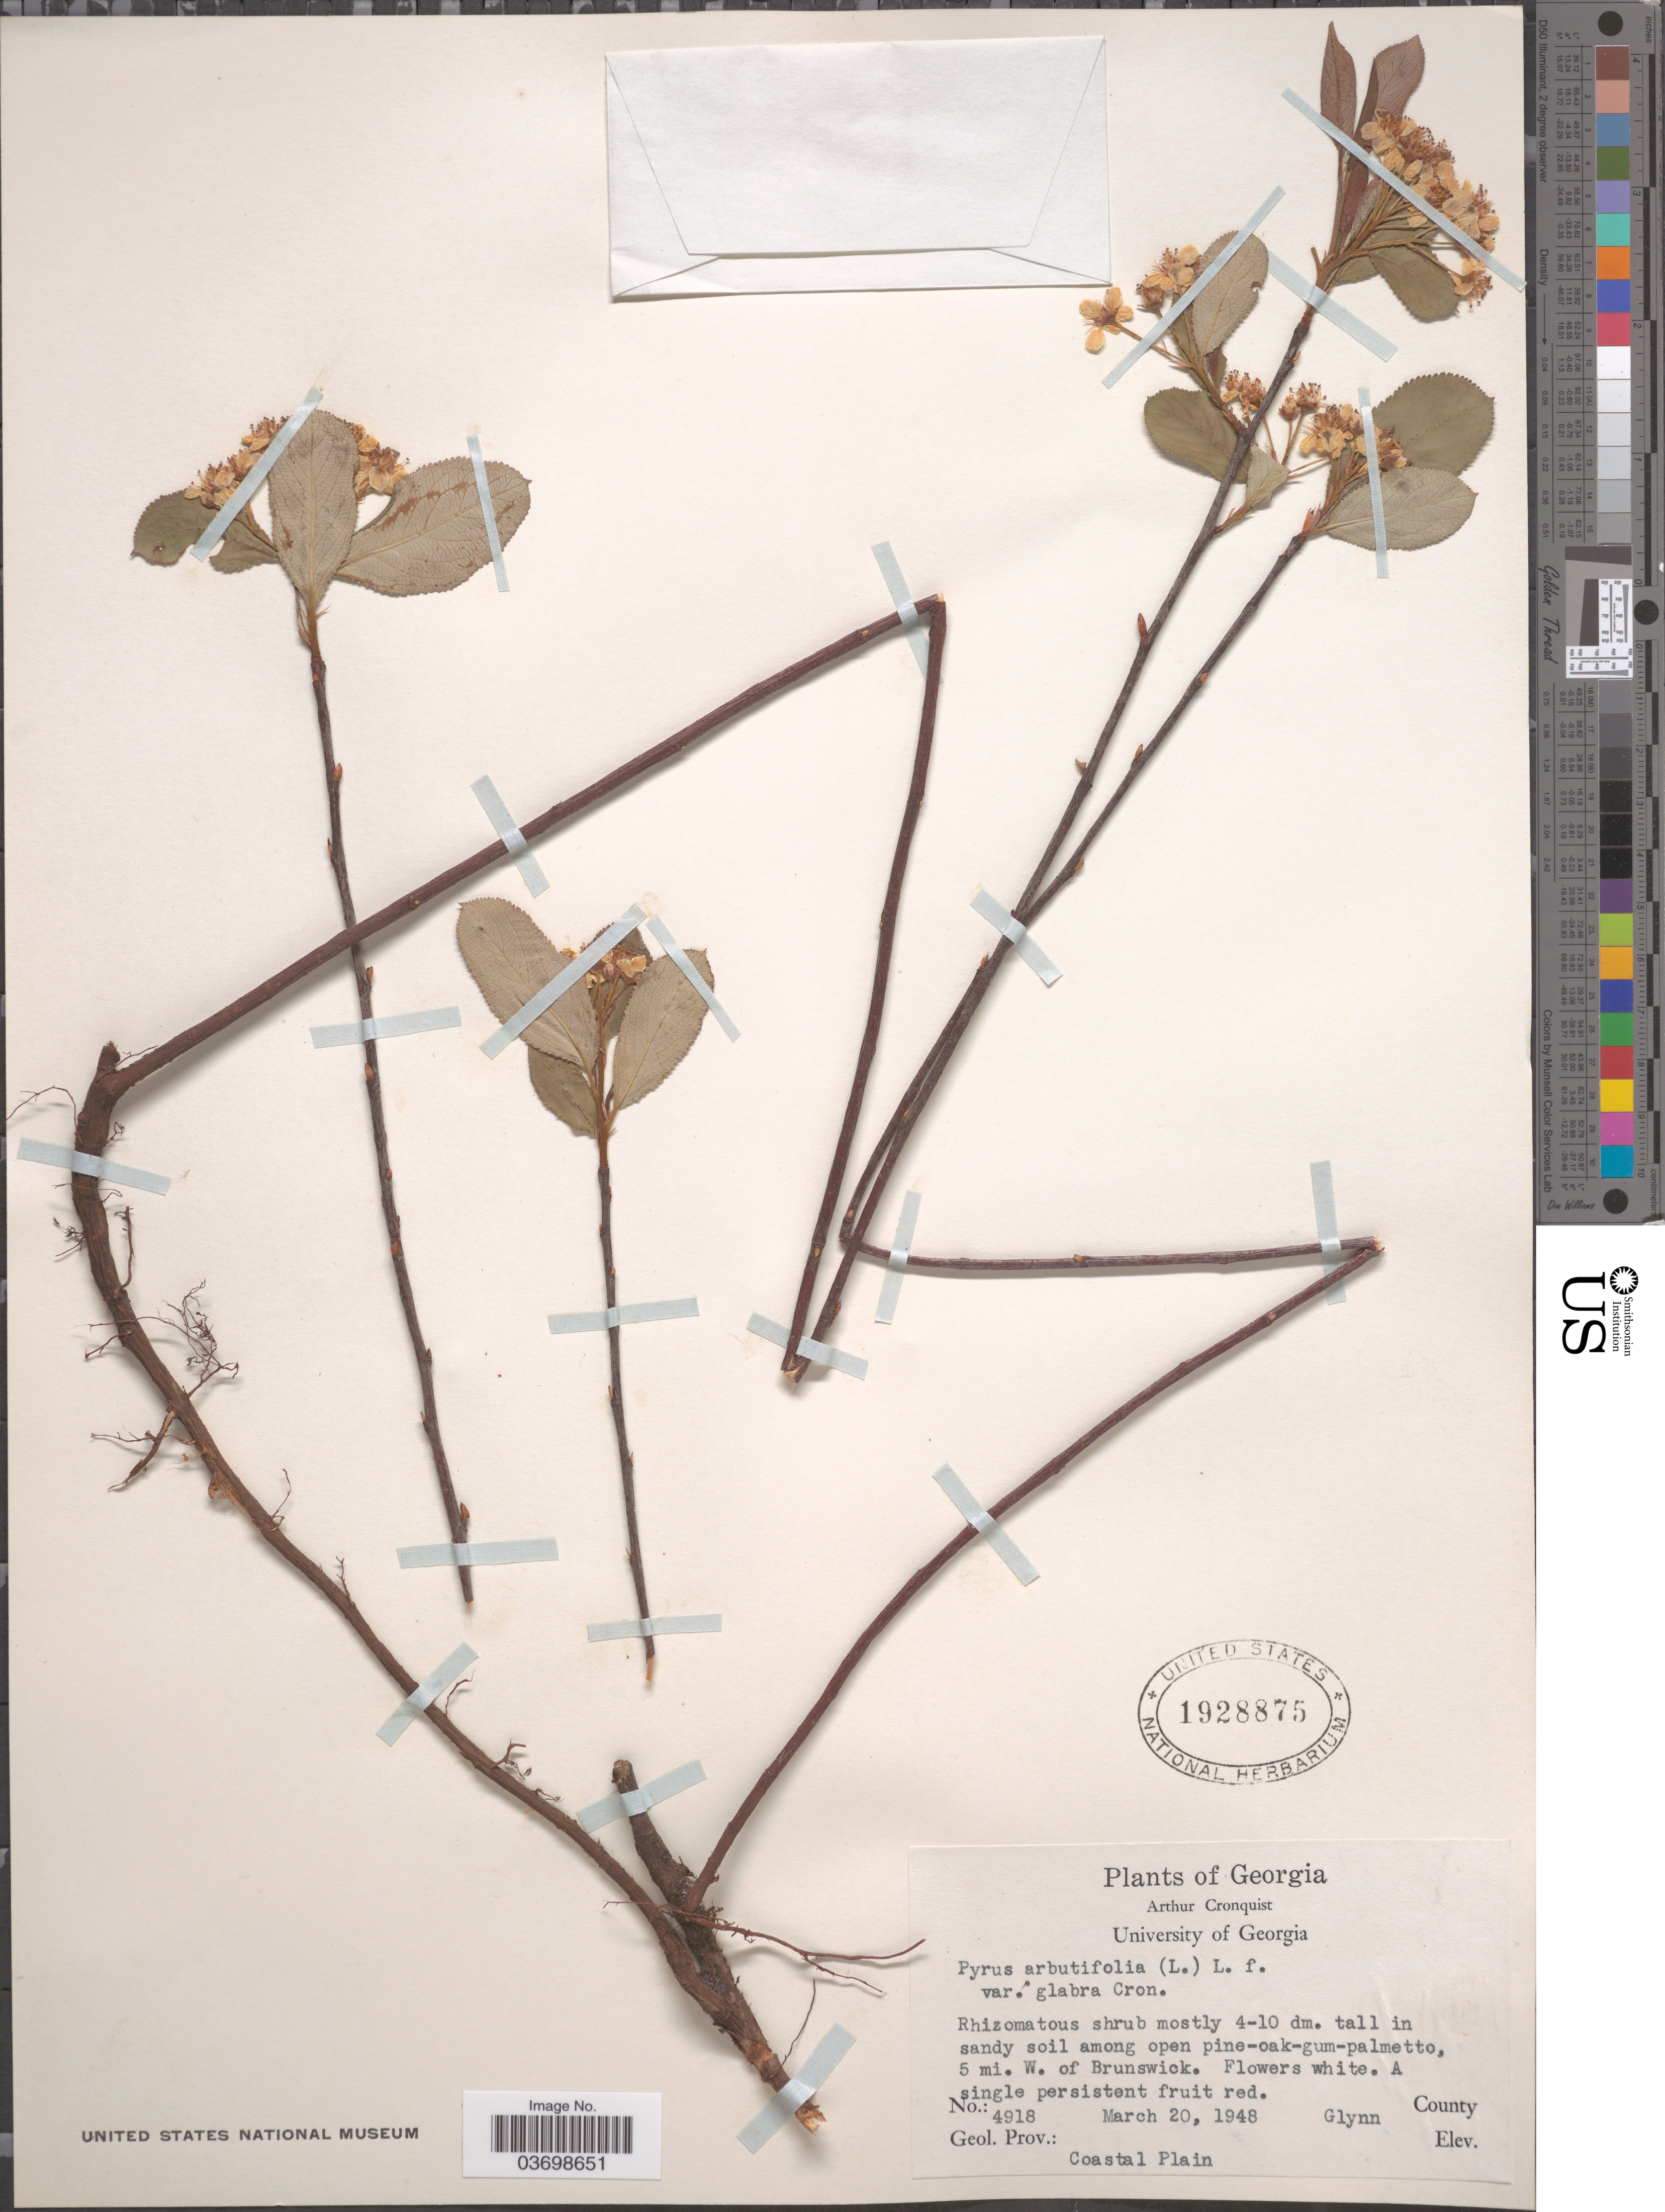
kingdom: Plantae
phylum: Tracheophyta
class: Magnoliopsida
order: Rosales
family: Rosaceae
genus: Aronia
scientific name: Aronia arbutifolia f. glabra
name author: (Elliott) Uttal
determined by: Strong, M. T., (US), Smithsonian Institution - National Museum of Natural History (UNITED STATES)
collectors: A. J. Cronquist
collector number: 4918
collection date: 1948-03-20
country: United States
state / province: Georgia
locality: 5 mi. W. of Brunswick. Geol. Prov.: Coastal Plain. Glynn County.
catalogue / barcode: US 1928875